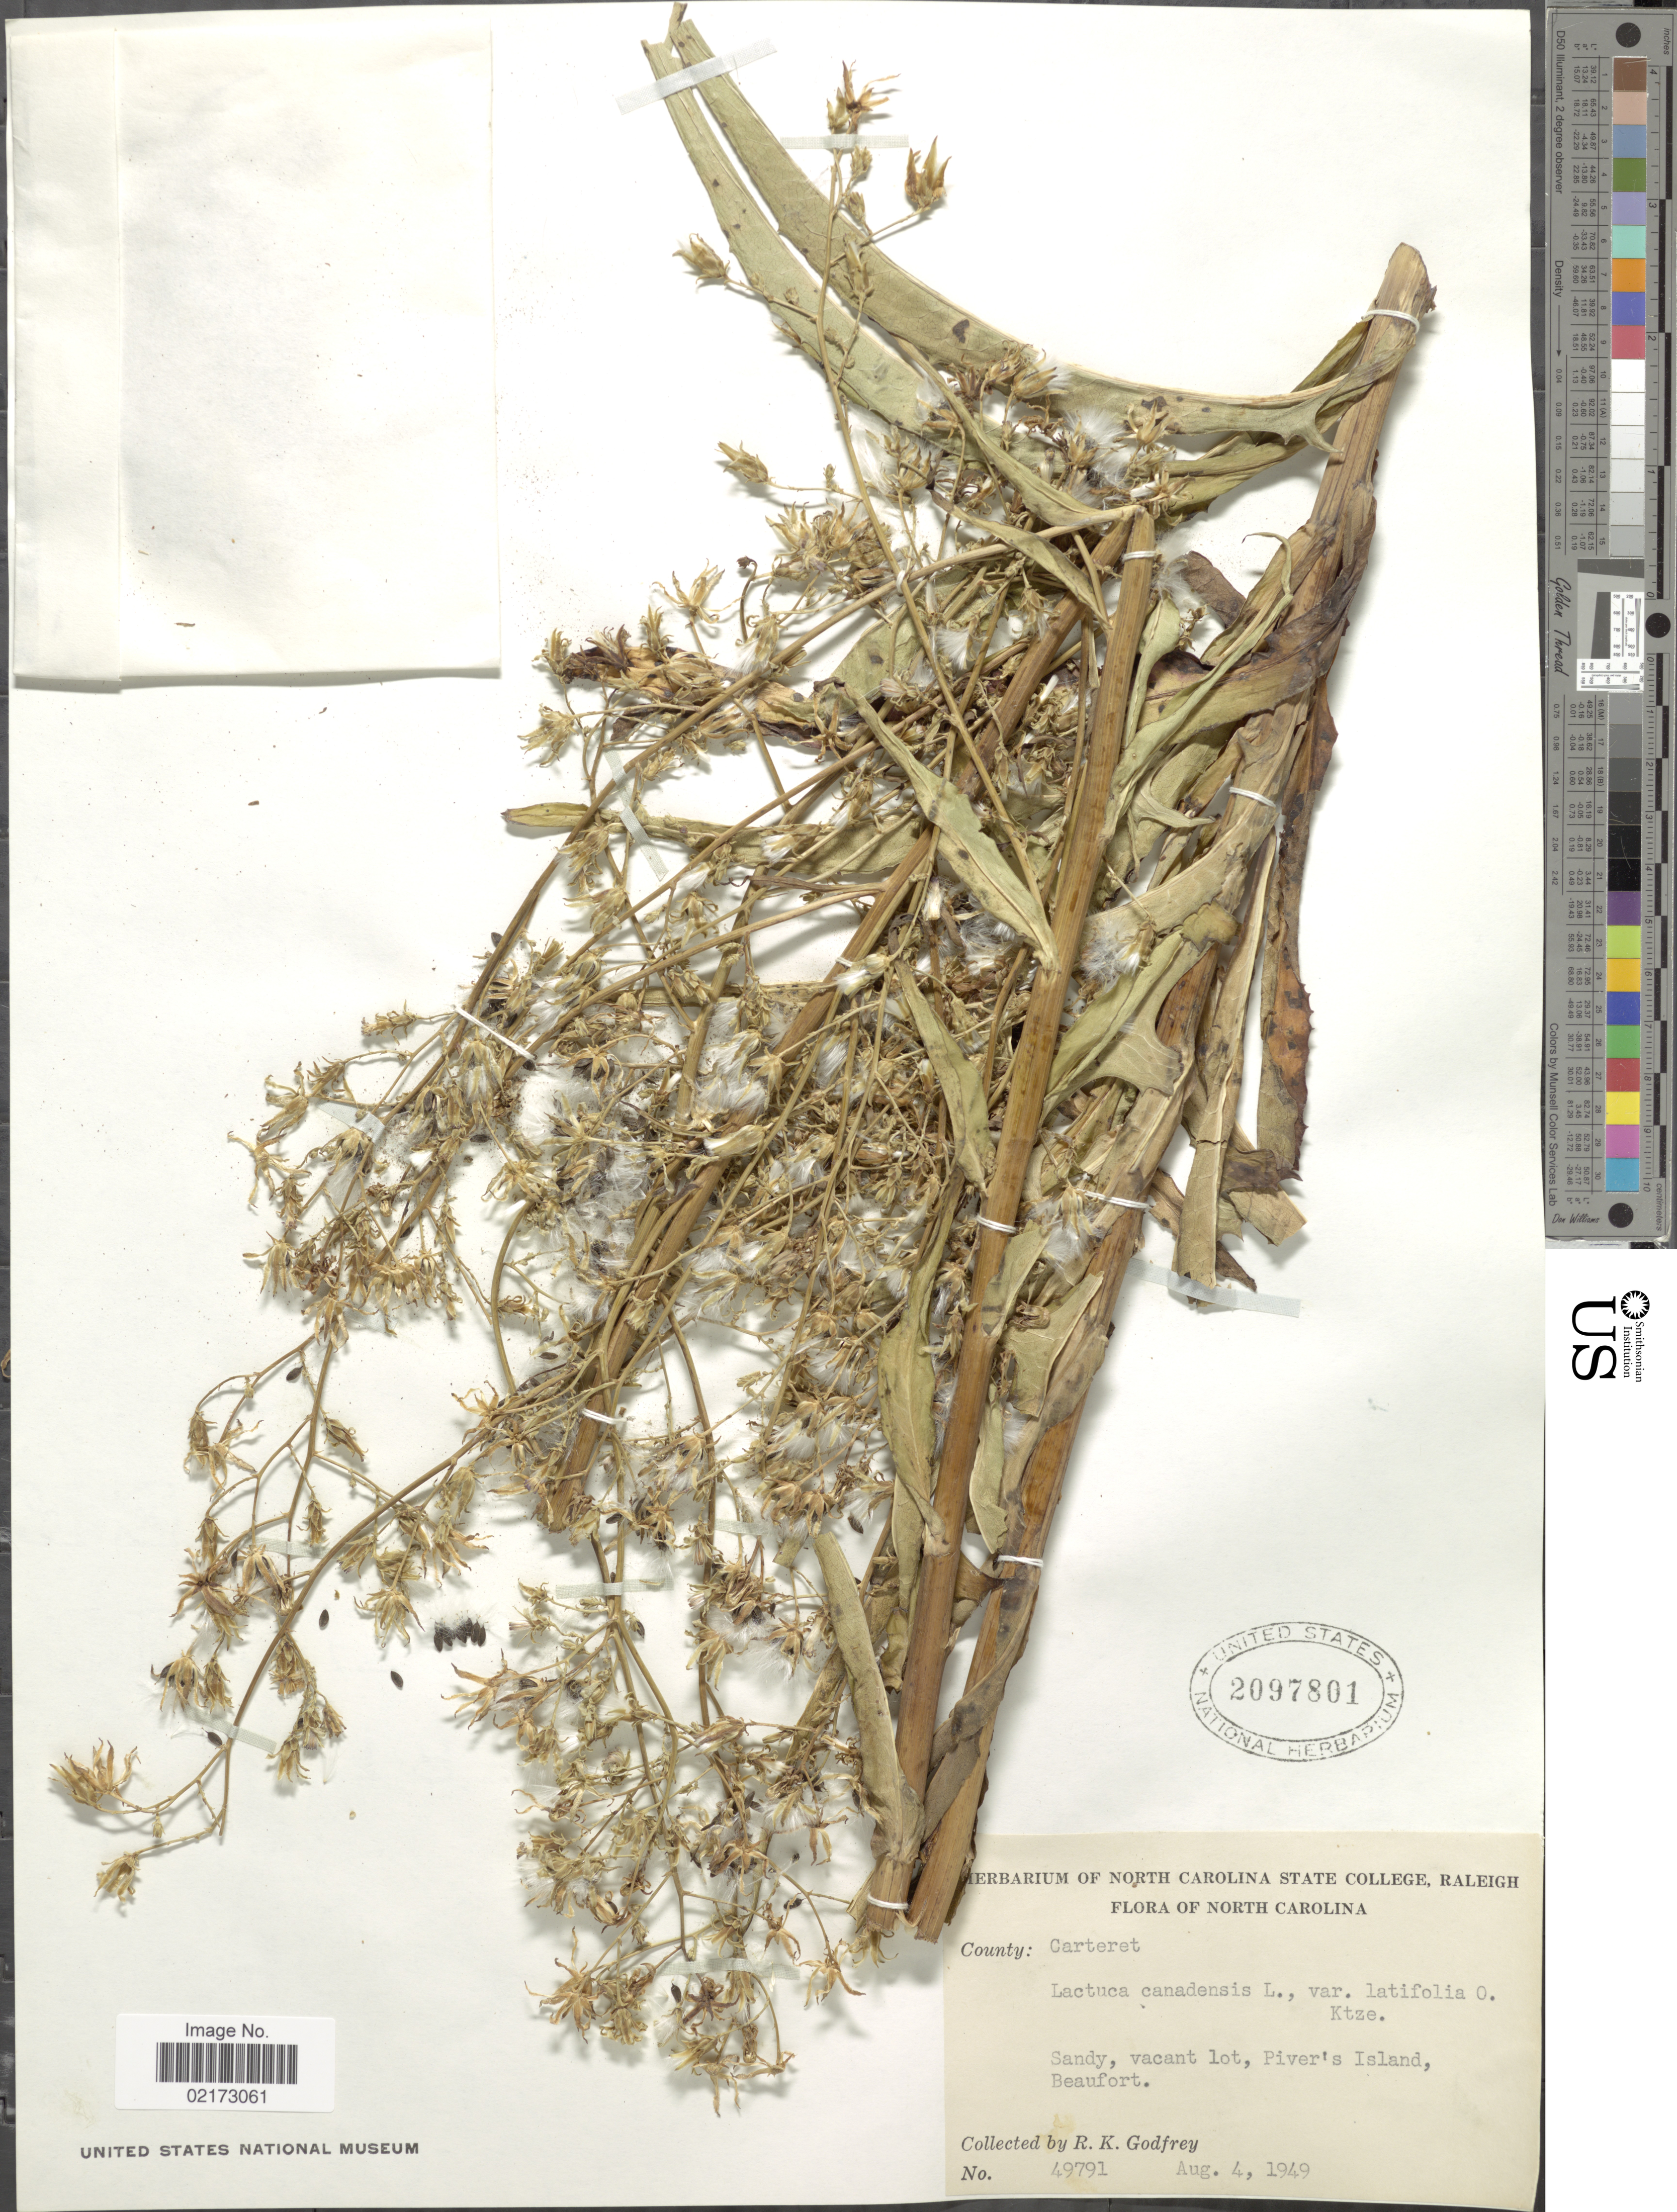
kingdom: Plantae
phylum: Tracheophyta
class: Magnoliopsida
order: Asterales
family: Asteraceae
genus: Lactuca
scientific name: Lactuca canadensis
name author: L.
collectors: R. K. Godfrey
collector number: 49791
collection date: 1949-08-04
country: United States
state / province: North Carolina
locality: County Carteret, Piver's Island, Beaufort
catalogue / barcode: US 2097801